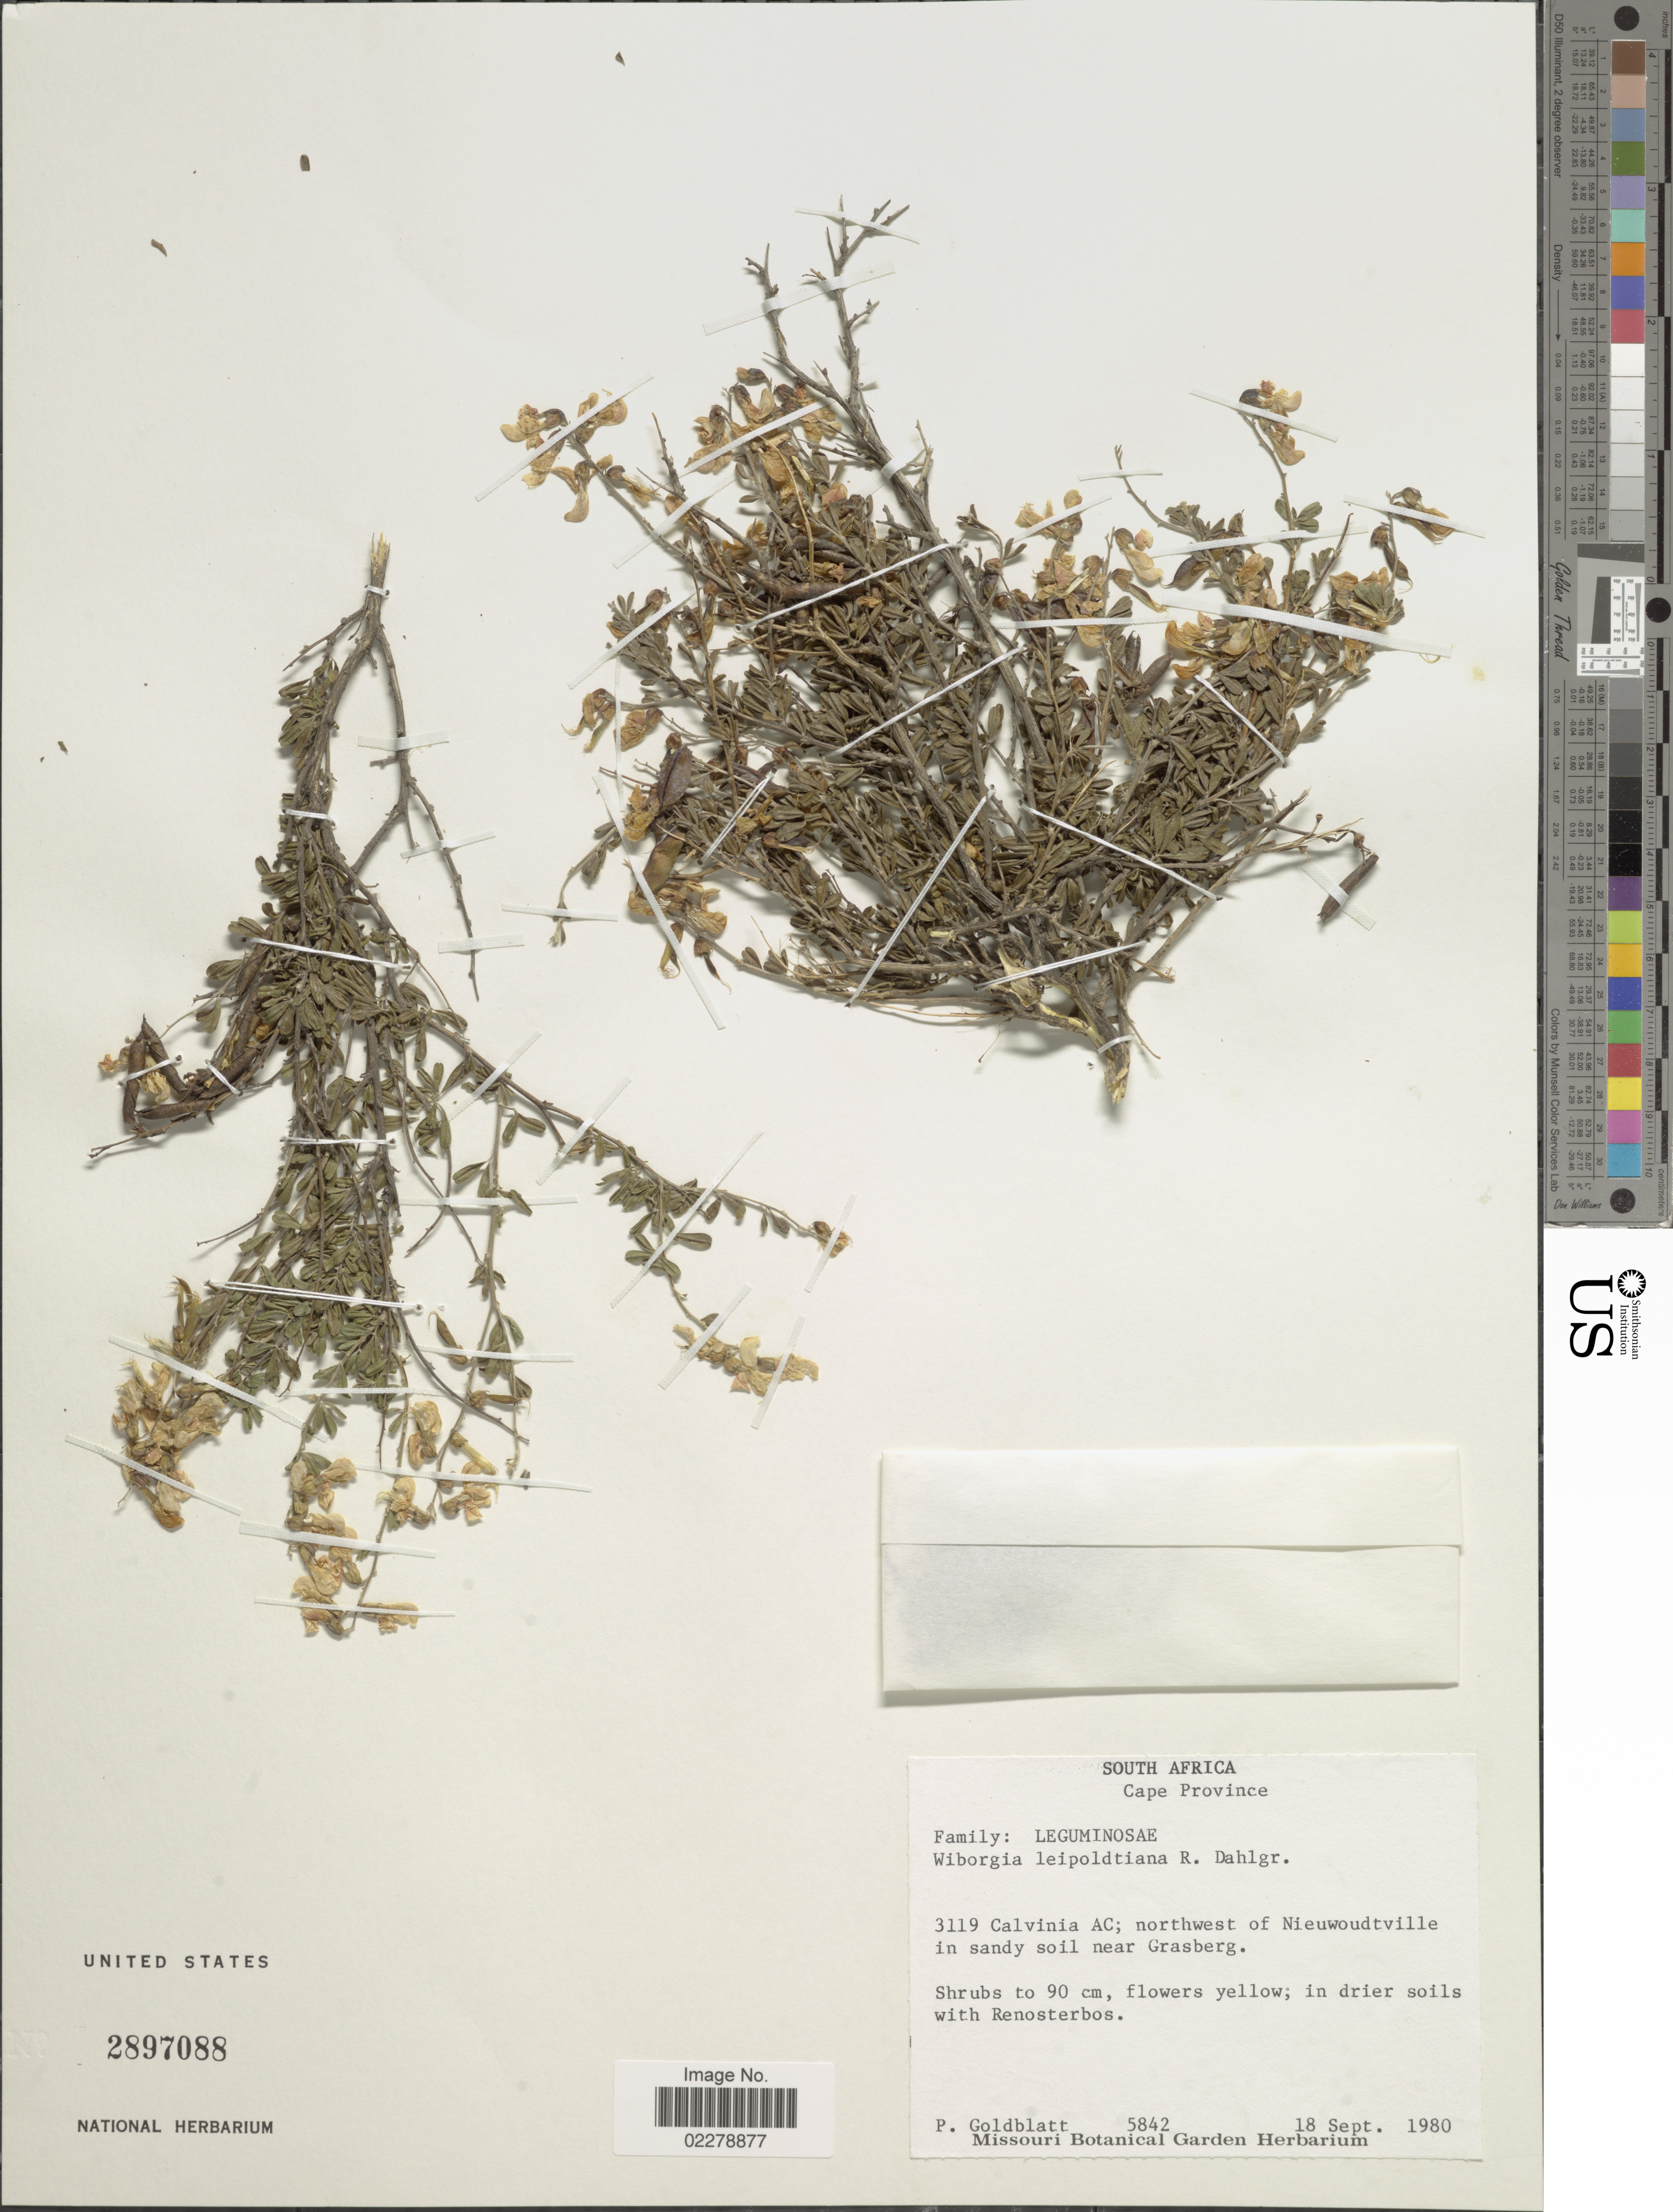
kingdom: Plantae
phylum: Tracheophyta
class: Magnoliopsida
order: Fabales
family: Fabaceae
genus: Wiborgiella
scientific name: Wiborgiella leipoldtiana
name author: (Schltr. ex R. Dahlgren) Boatwr. & B.-E. van Wyk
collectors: P. Goldblatt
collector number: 5842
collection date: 1980-09-18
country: South Africa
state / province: Northern Cape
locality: Calvinia AC; northwest of Niewoudtville in sandy soil near grasberg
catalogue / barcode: US 2897088